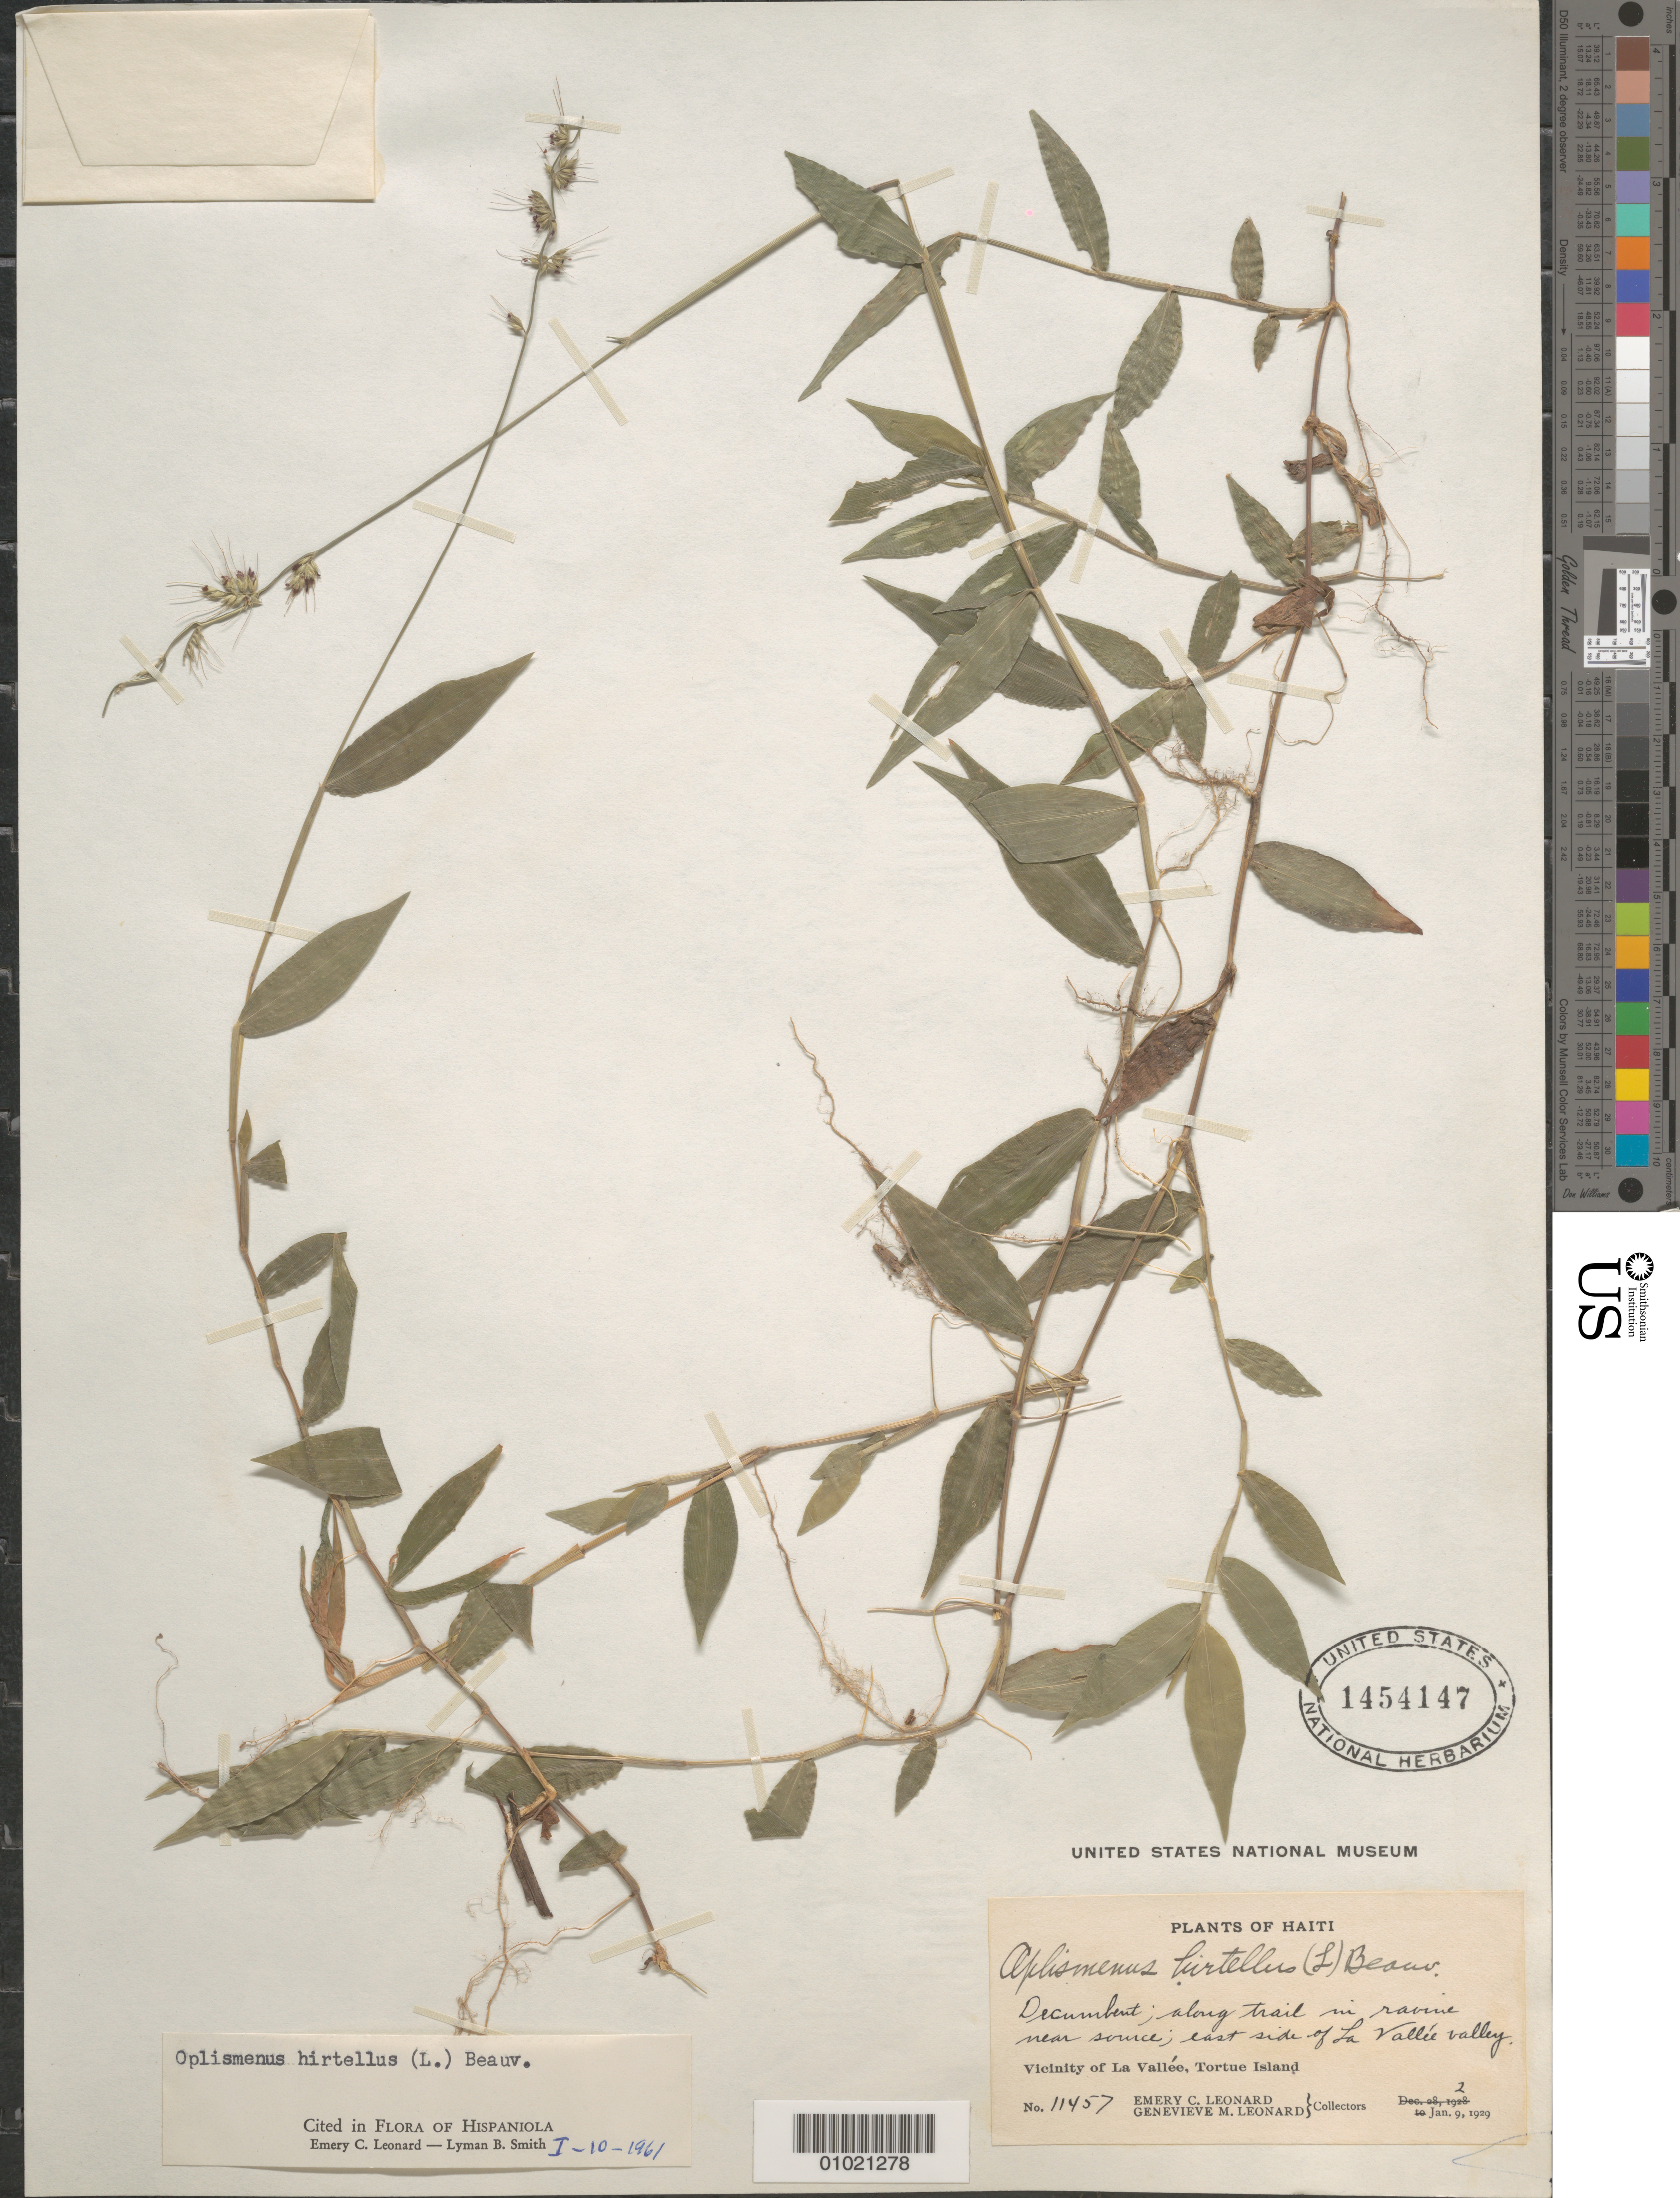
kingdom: Plantae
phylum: Tracheophyta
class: Liliopsida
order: Poales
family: Poaceae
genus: Oplismenus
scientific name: Oplismenus hirtellus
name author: (L.) P. Beauv.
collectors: E. C. Leonard & G. M. Leonard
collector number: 11457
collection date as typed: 02 Jan 1929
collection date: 1929-01-02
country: Haiti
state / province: Nord-Óuest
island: Île de la Tortue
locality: Vicinity of La Vallee, Tortue Island.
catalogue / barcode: US 1454147